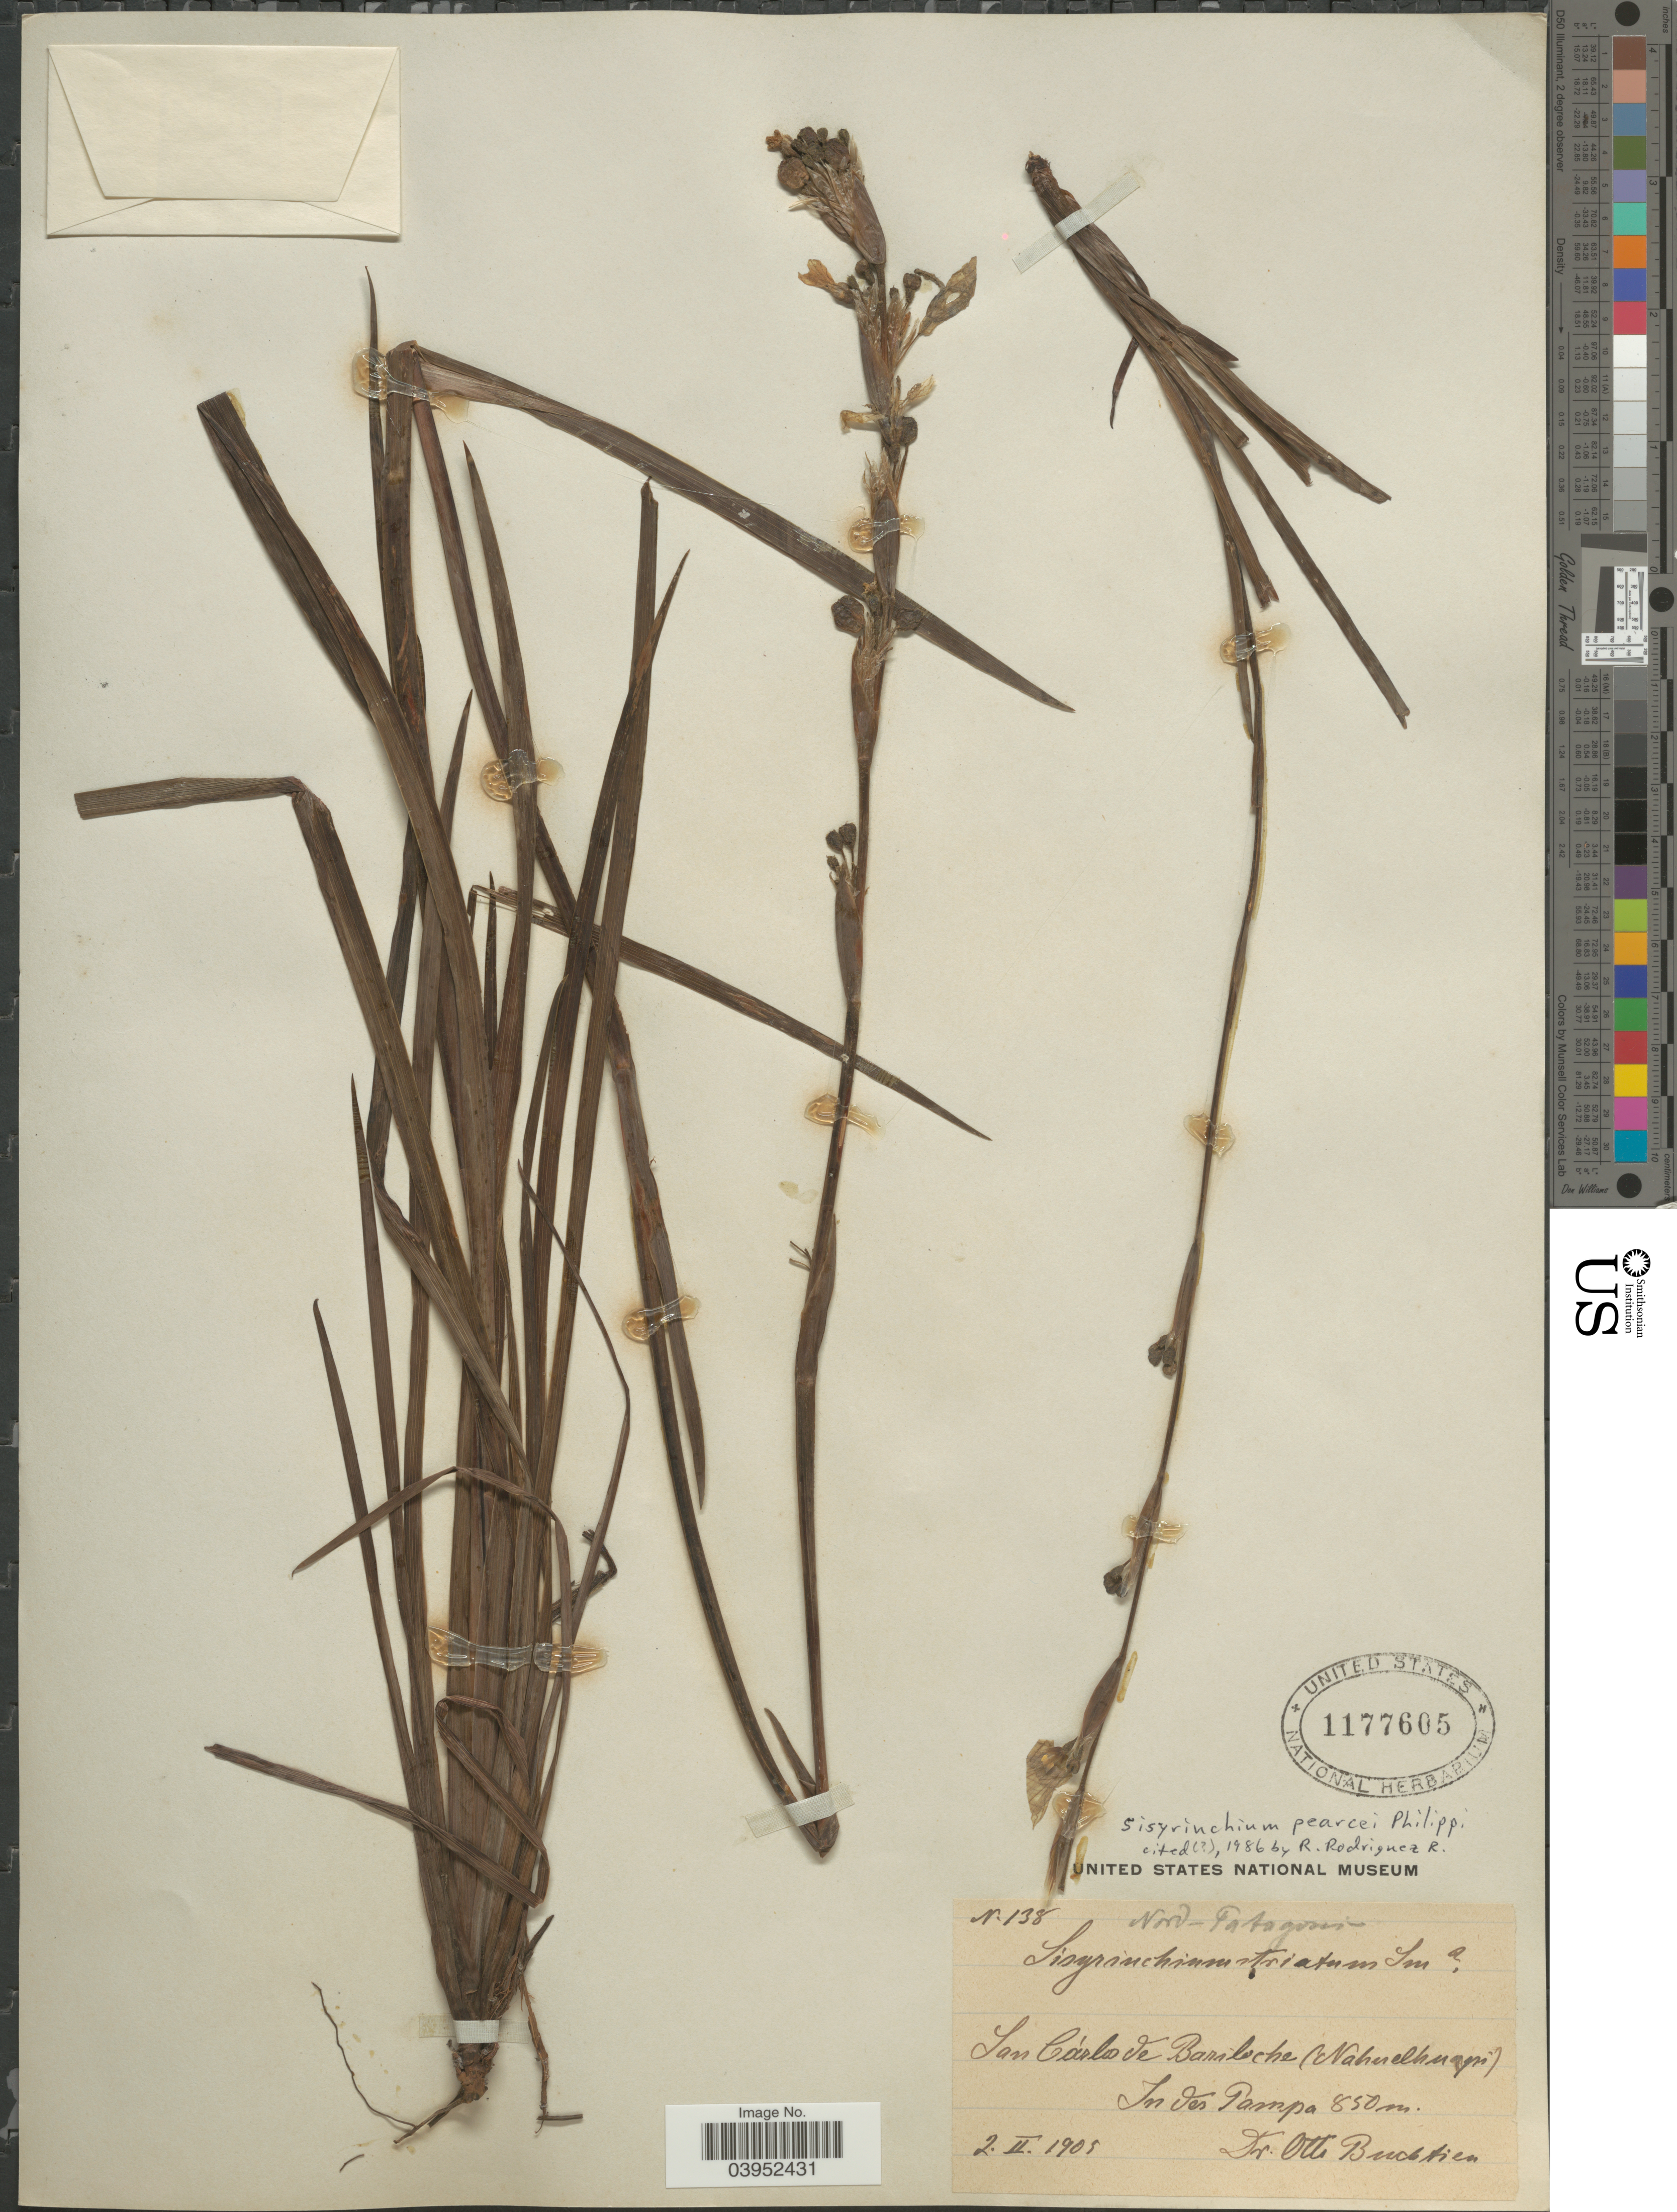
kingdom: Plantae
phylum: Tracheophyta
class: Liliopsida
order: Asparagales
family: Iridaceae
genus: Sisyrinchium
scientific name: Sisyrinchium pearcei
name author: Phil.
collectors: O. Buchtien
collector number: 138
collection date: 1905-02-02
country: Argentina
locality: Nord- Patagoni. San Cárlos de Bariloche (Nahuelhuapi). In des Pampa.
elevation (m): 850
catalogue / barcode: US 1177605